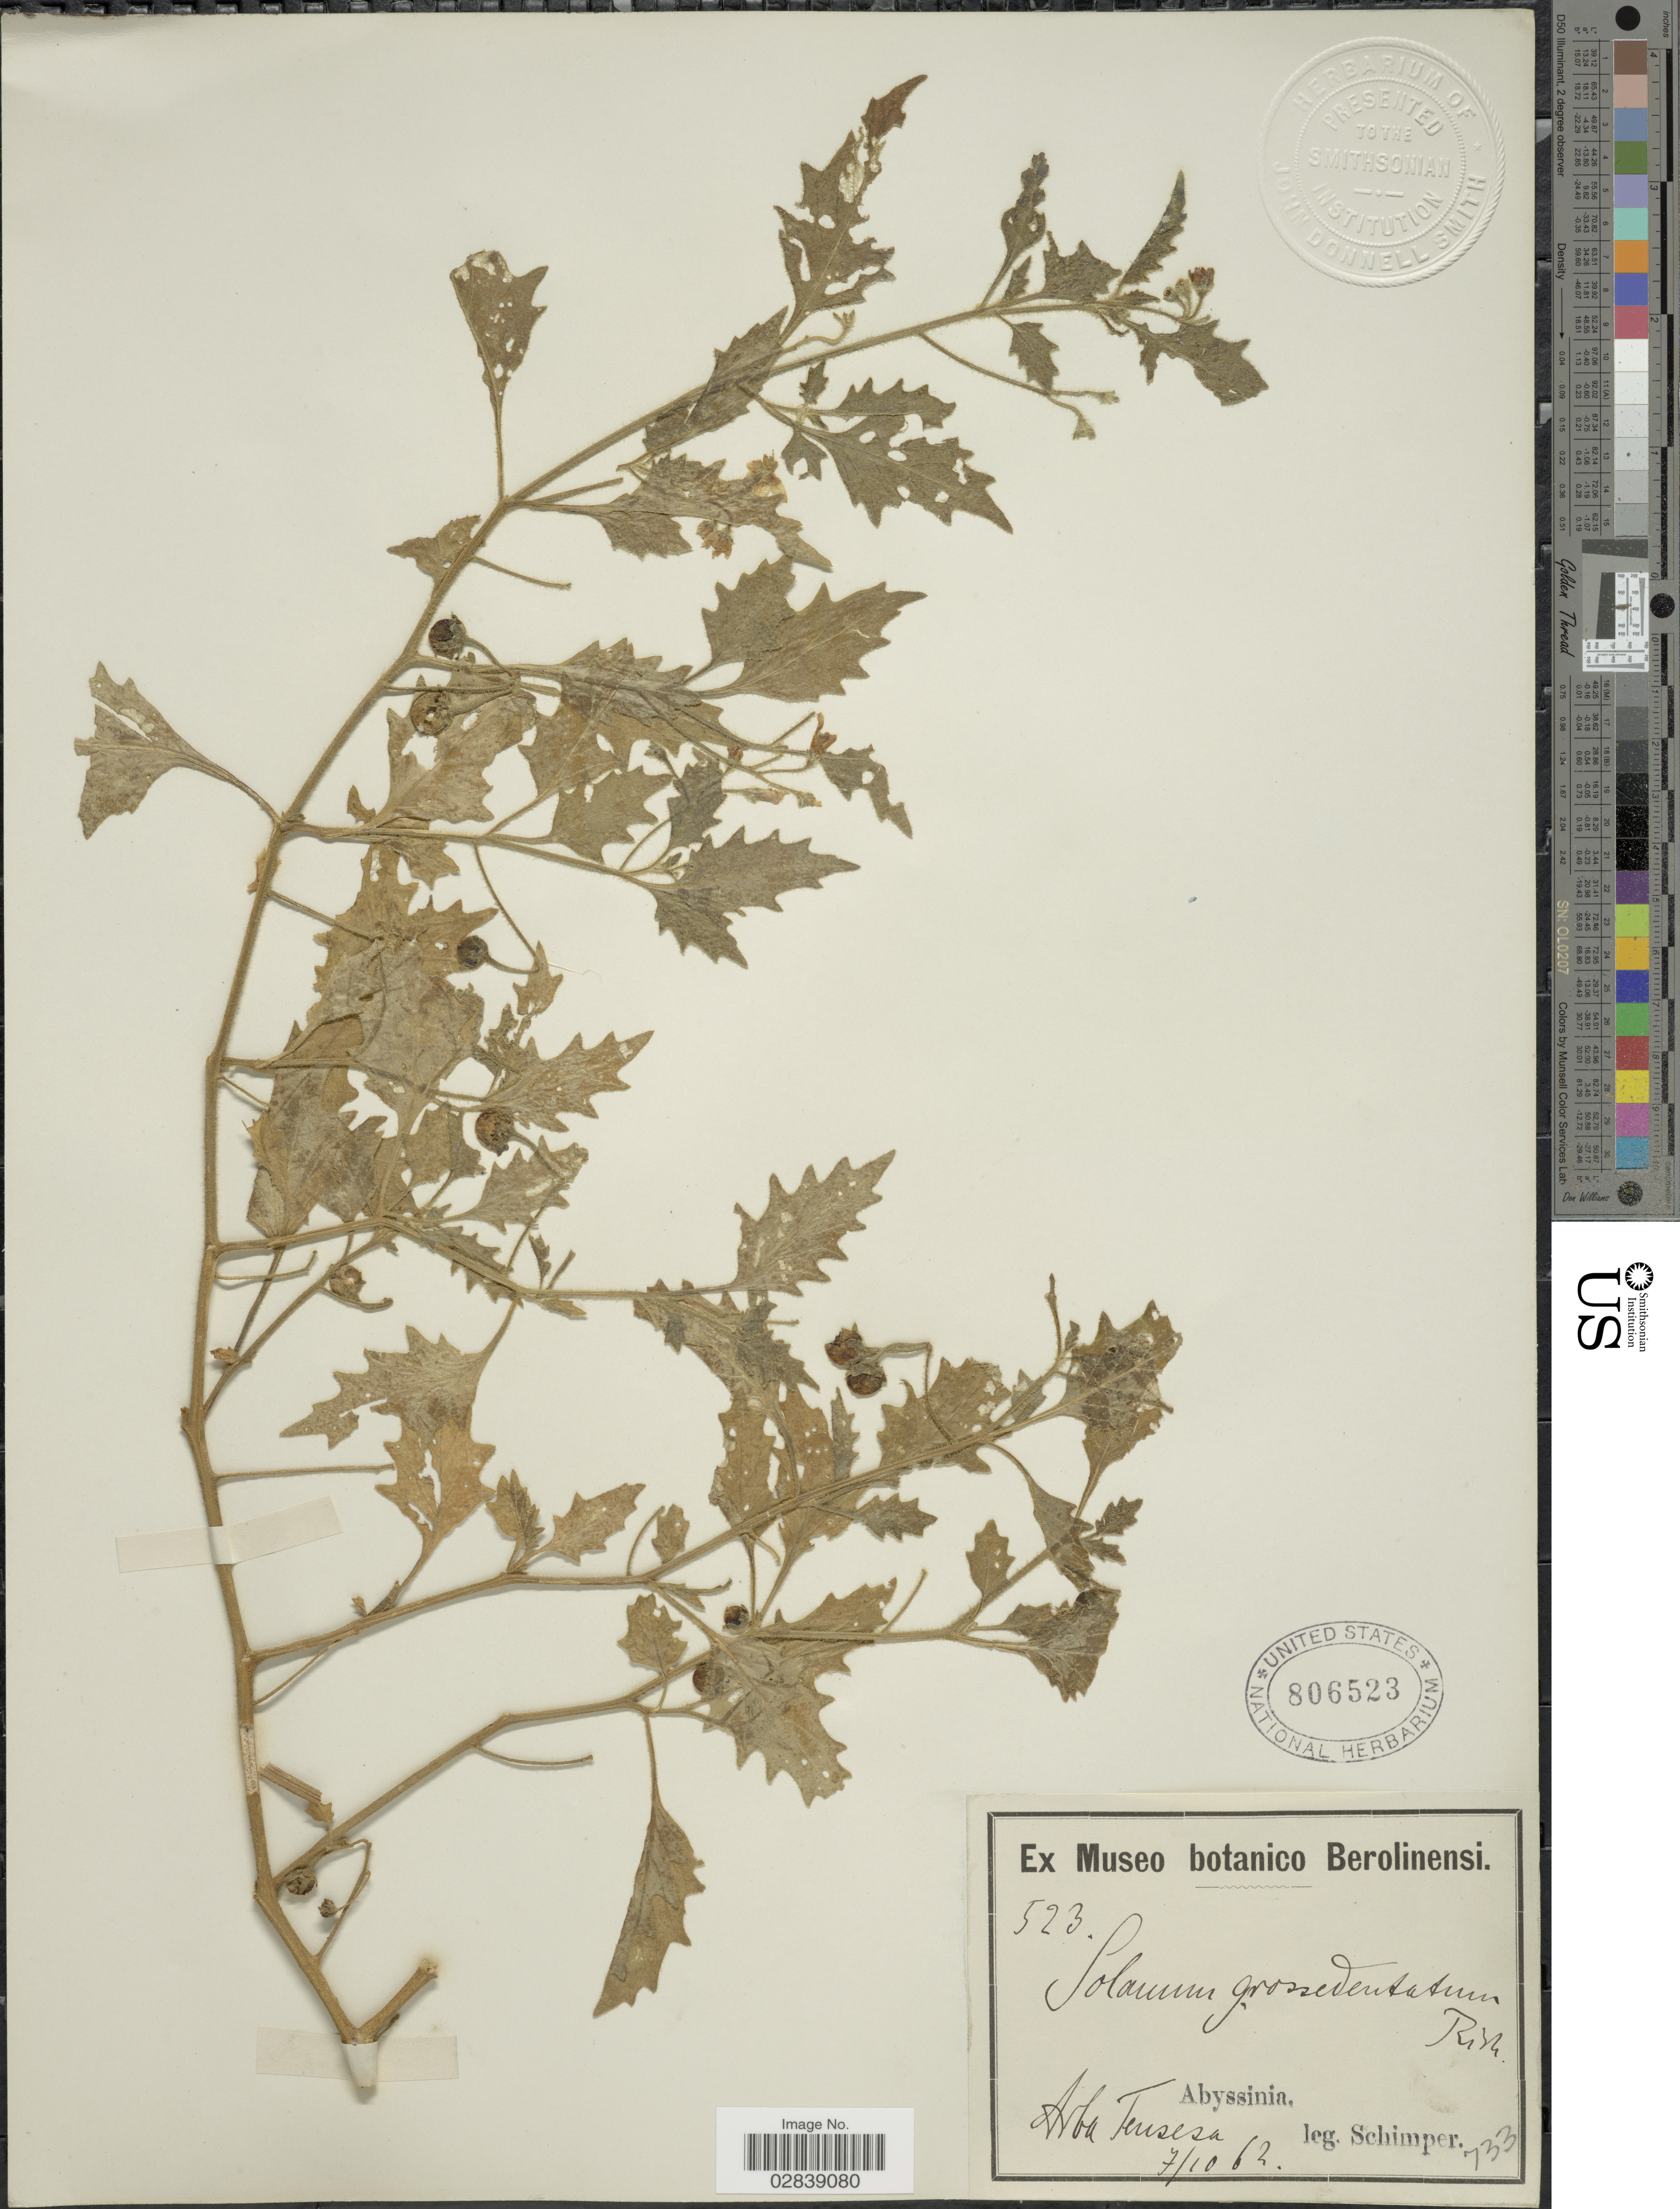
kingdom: Plantae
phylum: Tracheophyta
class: Magnoliopsida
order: Solanales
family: Solanaceae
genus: Solanum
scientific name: Solanum grossedentatum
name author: A. Rich.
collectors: -. Schimper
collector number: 733/523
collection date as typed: Transcribed d/m/y: 7/10/62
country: Ethiopia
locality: Abyssinia. Aba Tensesa.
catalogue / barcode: US 806523